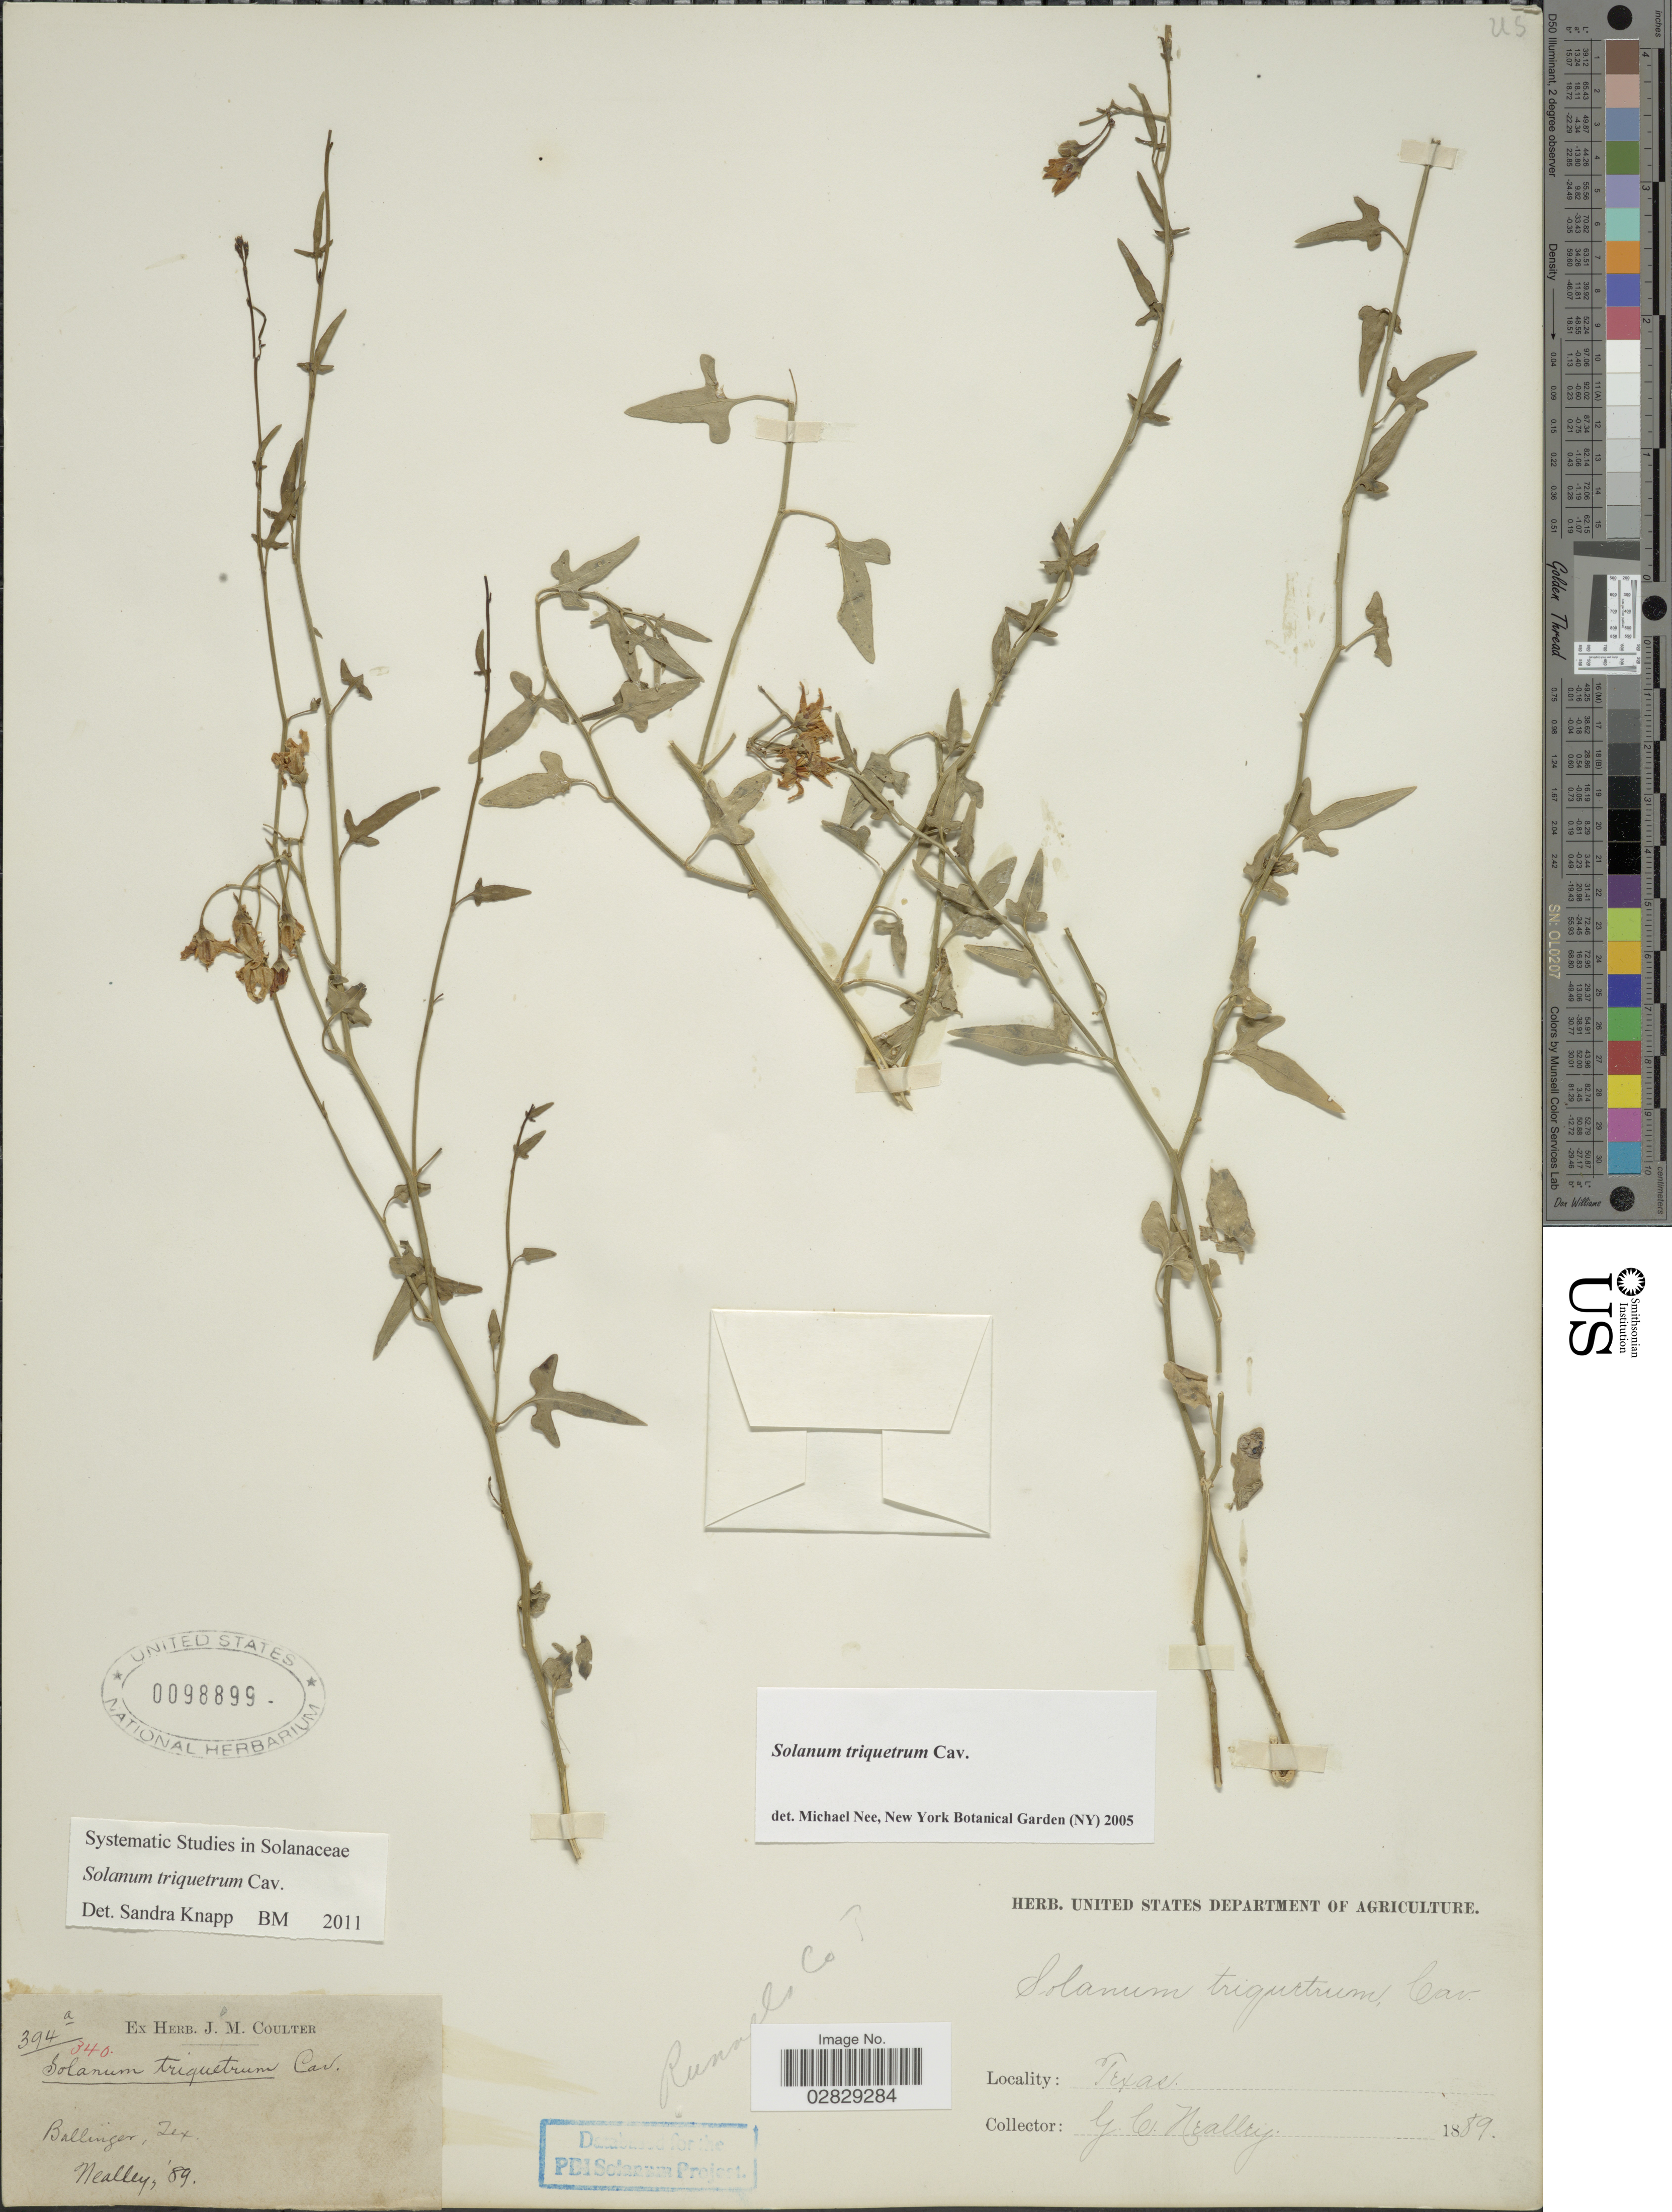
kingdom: Plantae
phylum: Tracheophyta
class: Magnoliopsida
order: Solanales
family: Solanaceae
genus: Solanum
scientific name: Solanum triquetrum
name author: Cav.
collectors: G. Neally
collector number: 394a/340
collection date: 1889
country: United States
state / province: Texas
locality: Ballinger. Runnels Co.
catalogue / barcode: US 98899